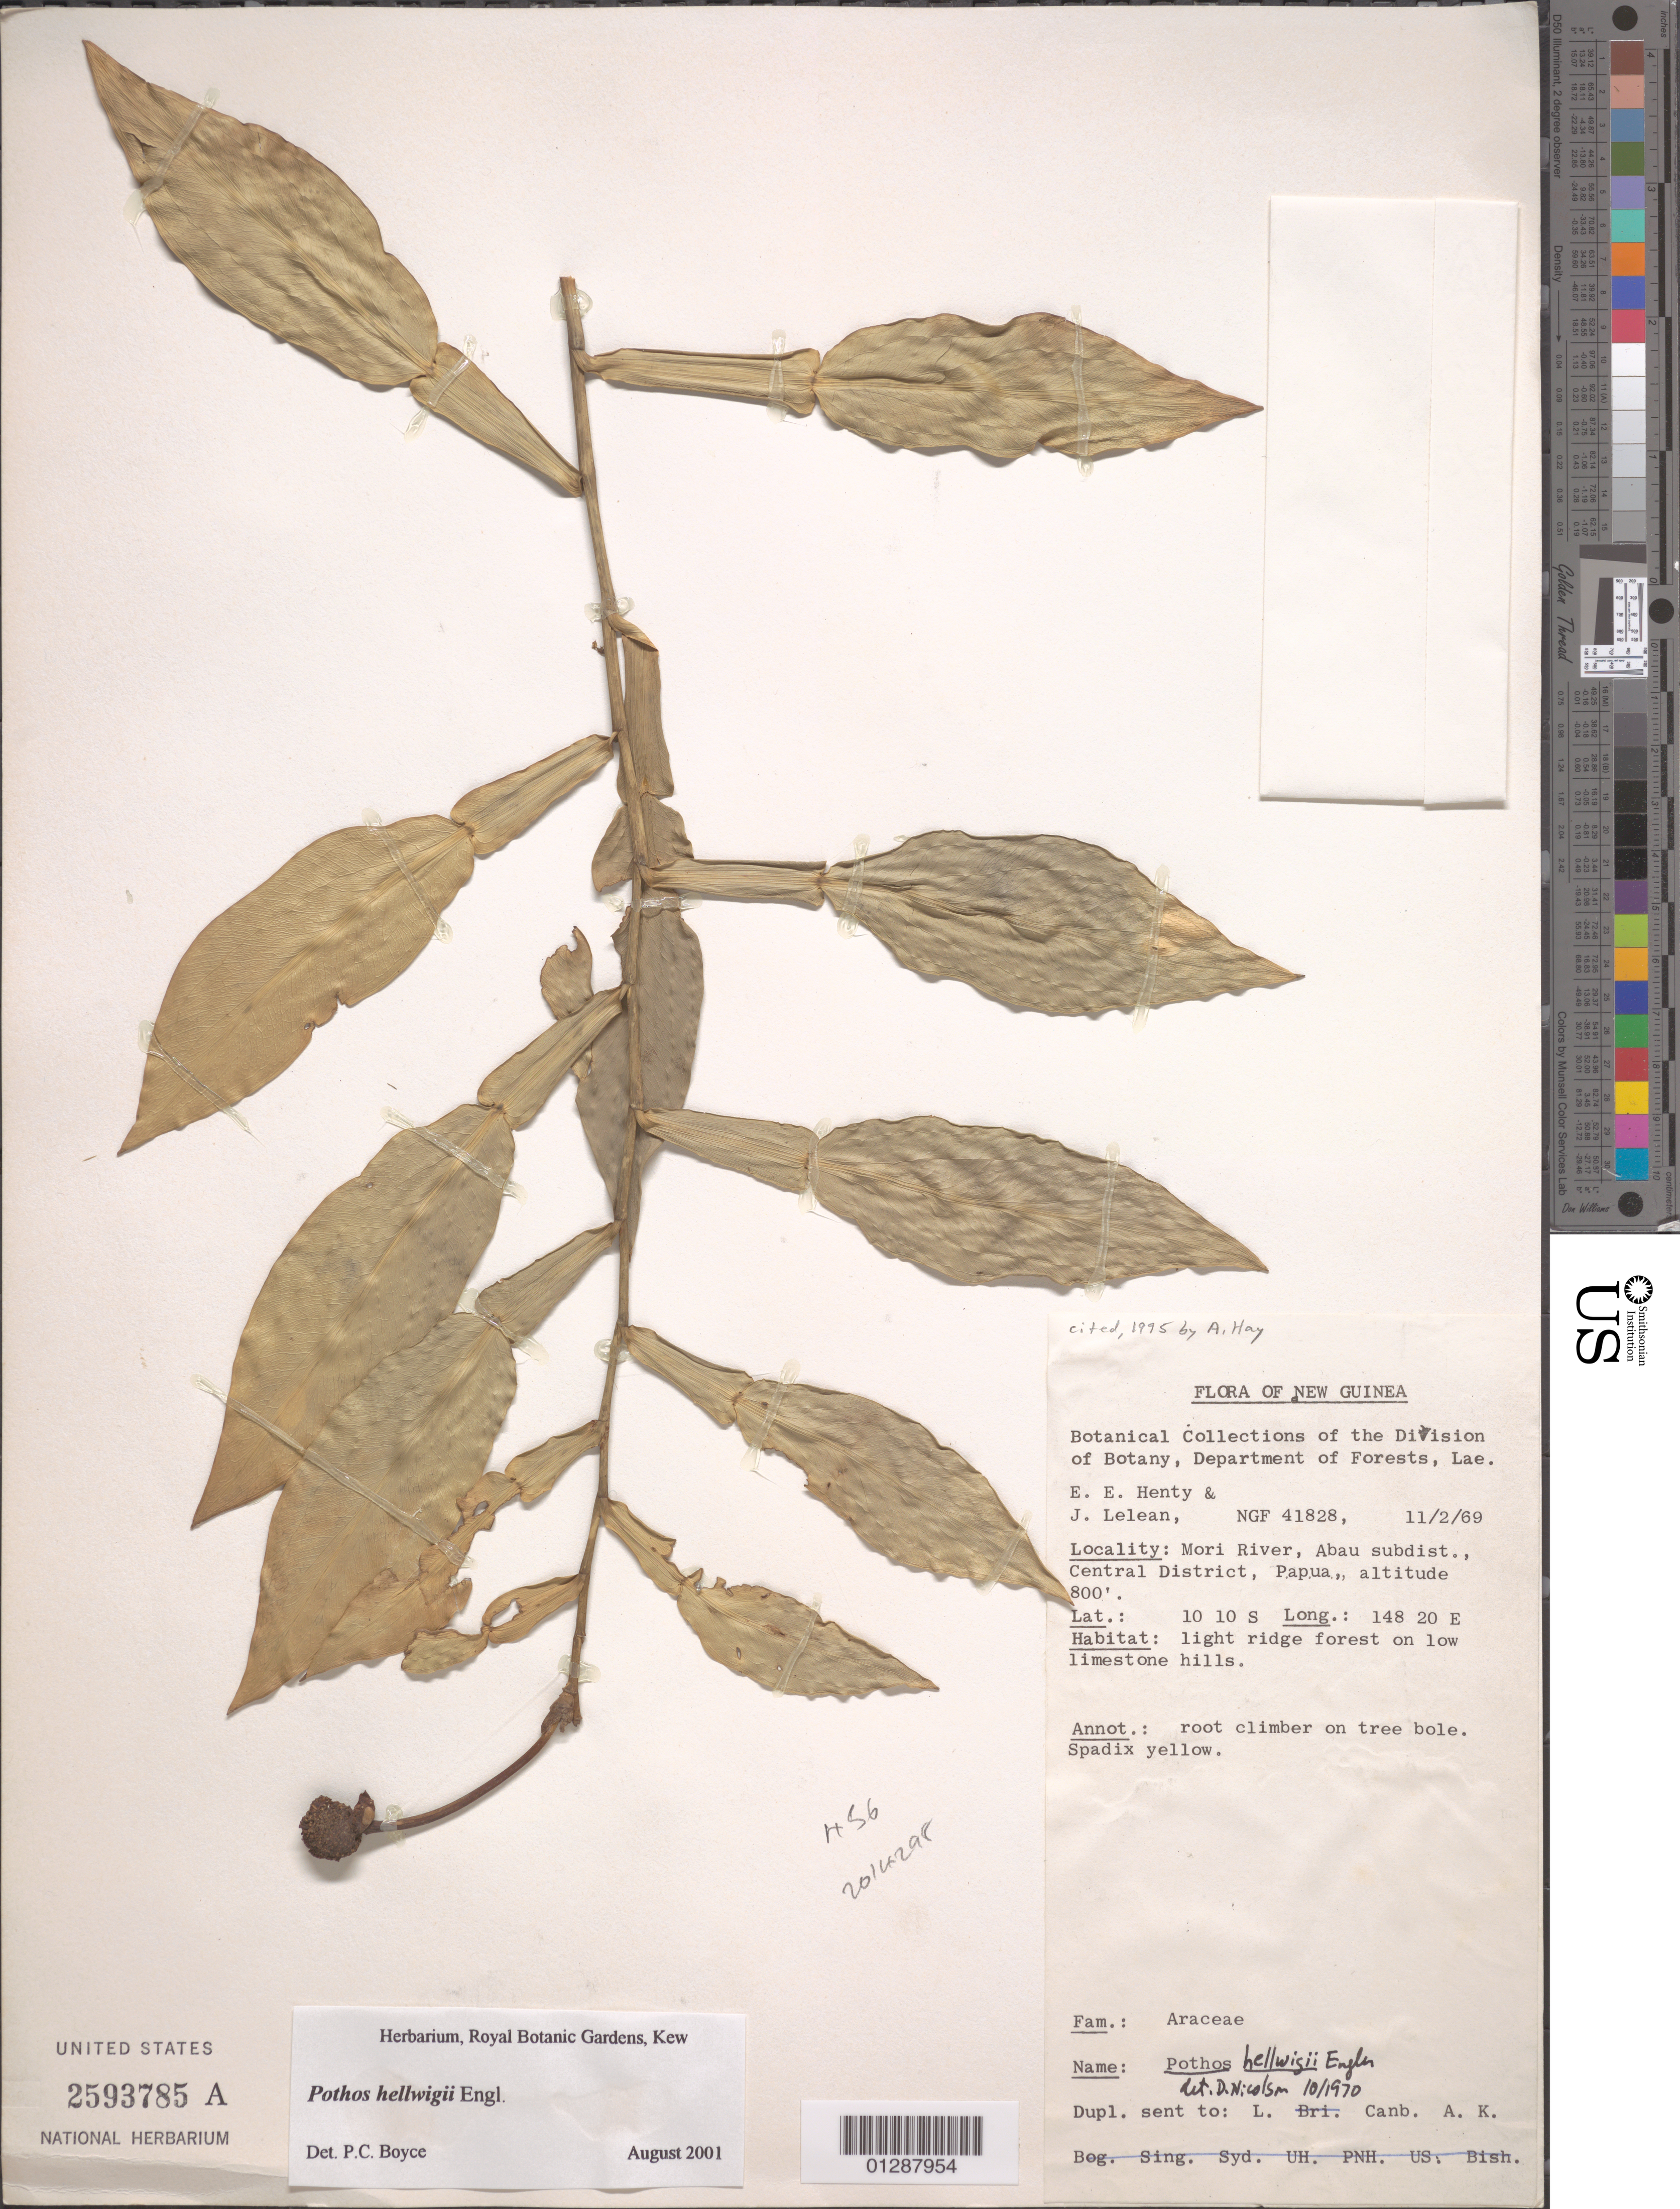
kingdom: Plantae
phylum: Tracheophyta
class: Liliopsida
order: Alismatales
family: Araceae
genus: Pothos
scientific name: Pothos hellwigii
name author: Engl.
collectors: E. Henty & Y. Lelean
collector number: NGF 41828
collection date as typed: Transcribed d/m/y: 11/2/69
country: Papua New Guinea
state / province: Central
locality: New Guinea. Mori River, Abau subdist., Central District. On low limestone hills.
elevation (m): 244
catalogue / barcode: US 2593785A